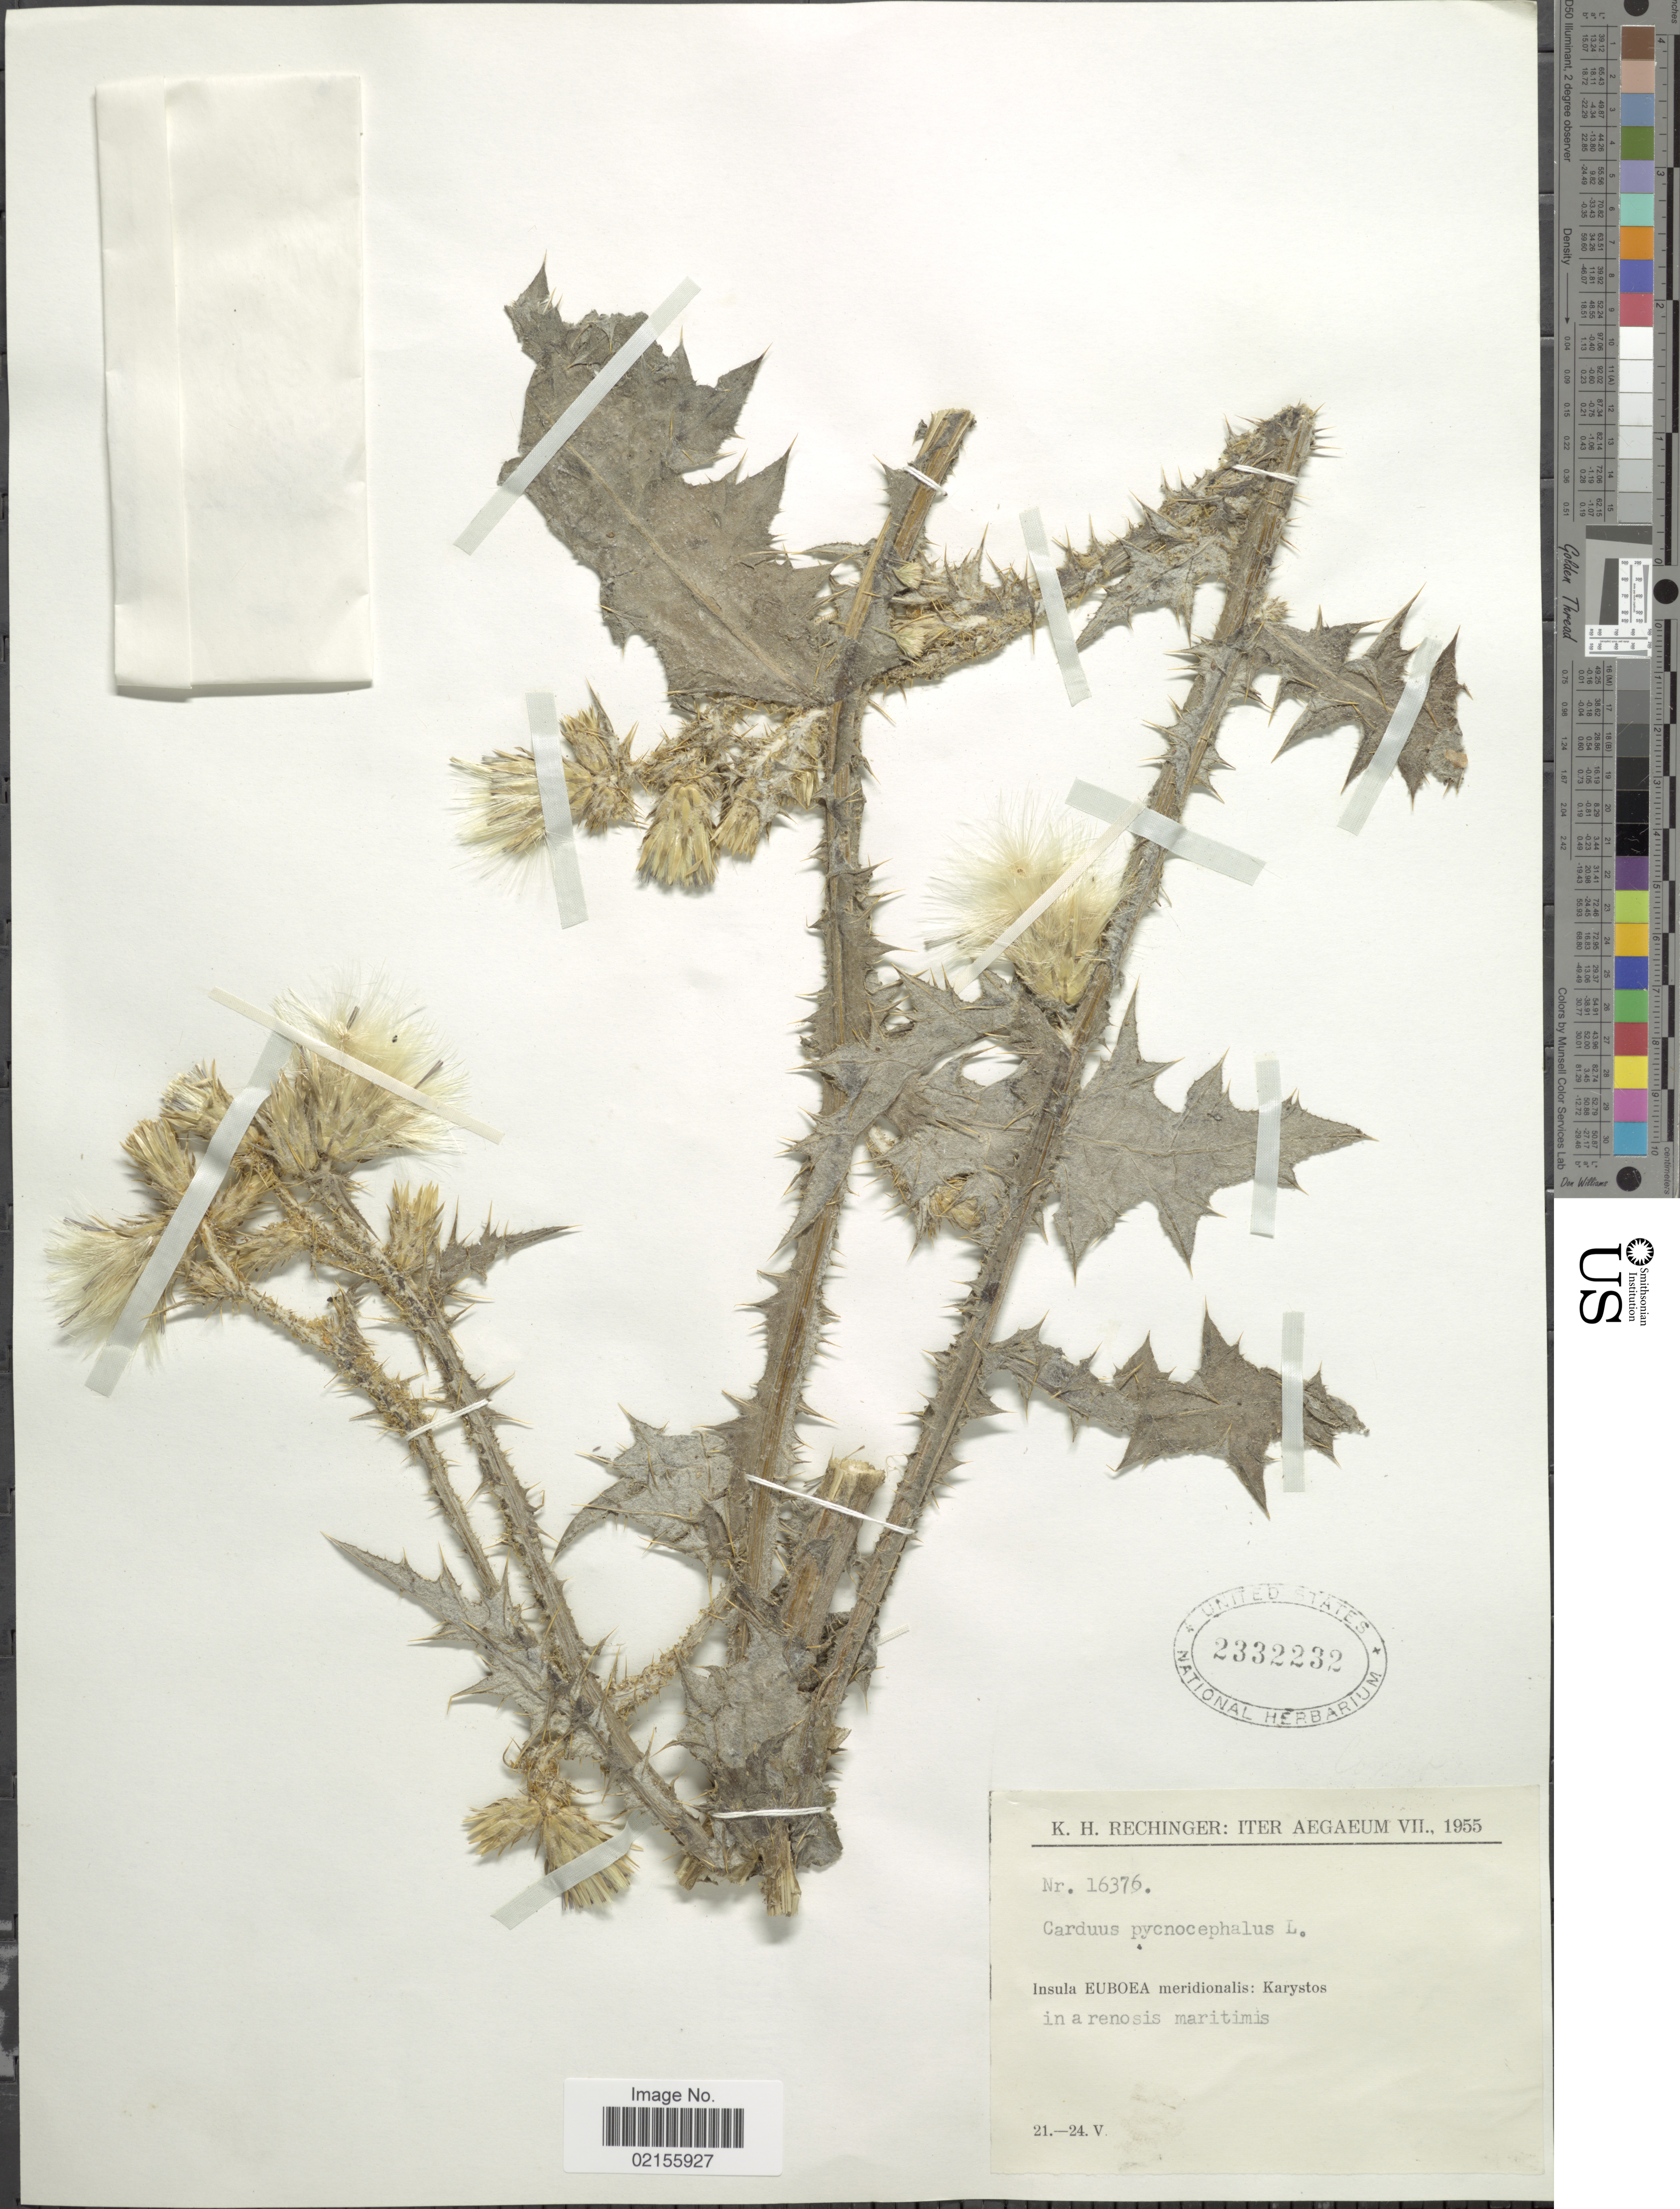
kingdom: Plantae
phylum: Tracheophyta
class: Magnoliopsida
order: Asterales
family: Asteraceae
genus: Carduus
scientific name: Carduus pycnocephalus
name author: L.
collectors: K. H. Rechinger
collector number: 16376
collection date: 1955-05-21/1955-05-24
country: Greece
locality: Imsu;a Euboea meridionalis: Karystos in arenosis maritimis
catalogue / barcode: US 2332232